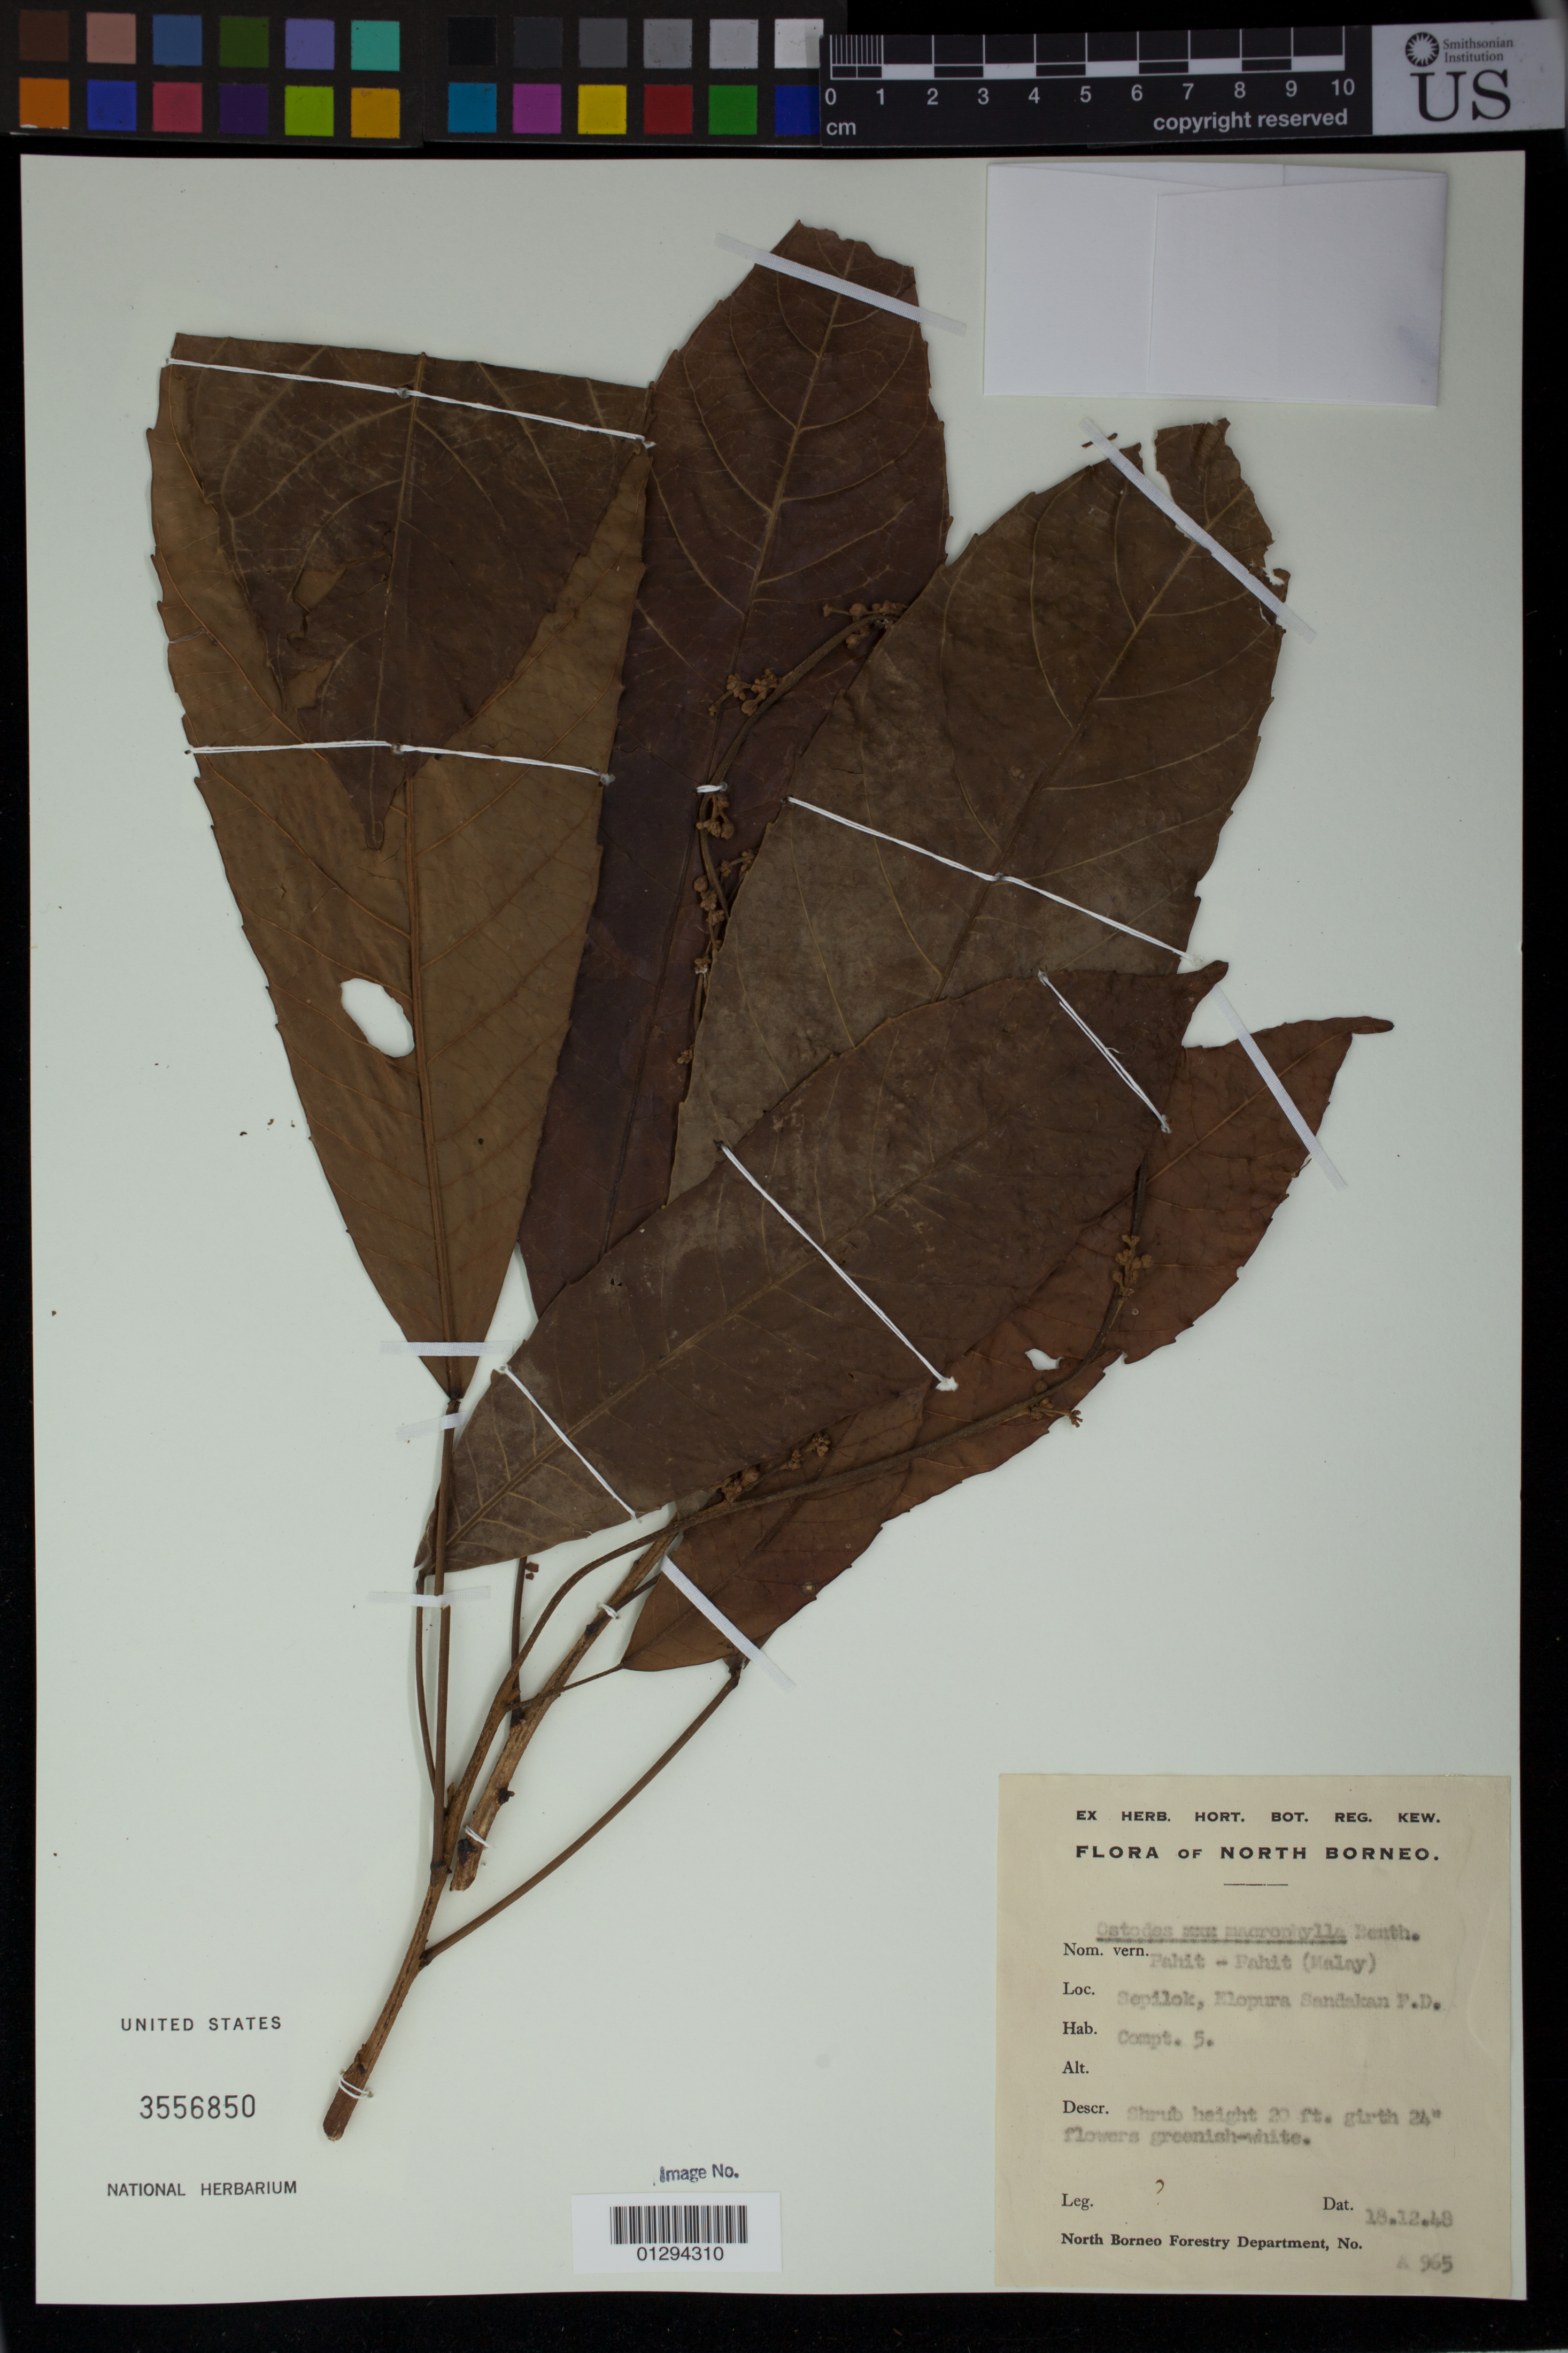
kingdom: Plantae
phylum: Tracheophyta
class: Magnoliopsida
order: Malpighiales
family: Euphorbiaceae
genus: Fahrenheitia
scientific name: Fahrenheitia pendula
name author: (Hassk.) Airy Shaw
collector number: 965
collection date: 1948-12-18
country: Malaysia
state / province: Sabah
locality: North Borneo; Sepilok, Elopura Sandakan F.D., Compt. 5.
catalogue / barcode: US 3556850